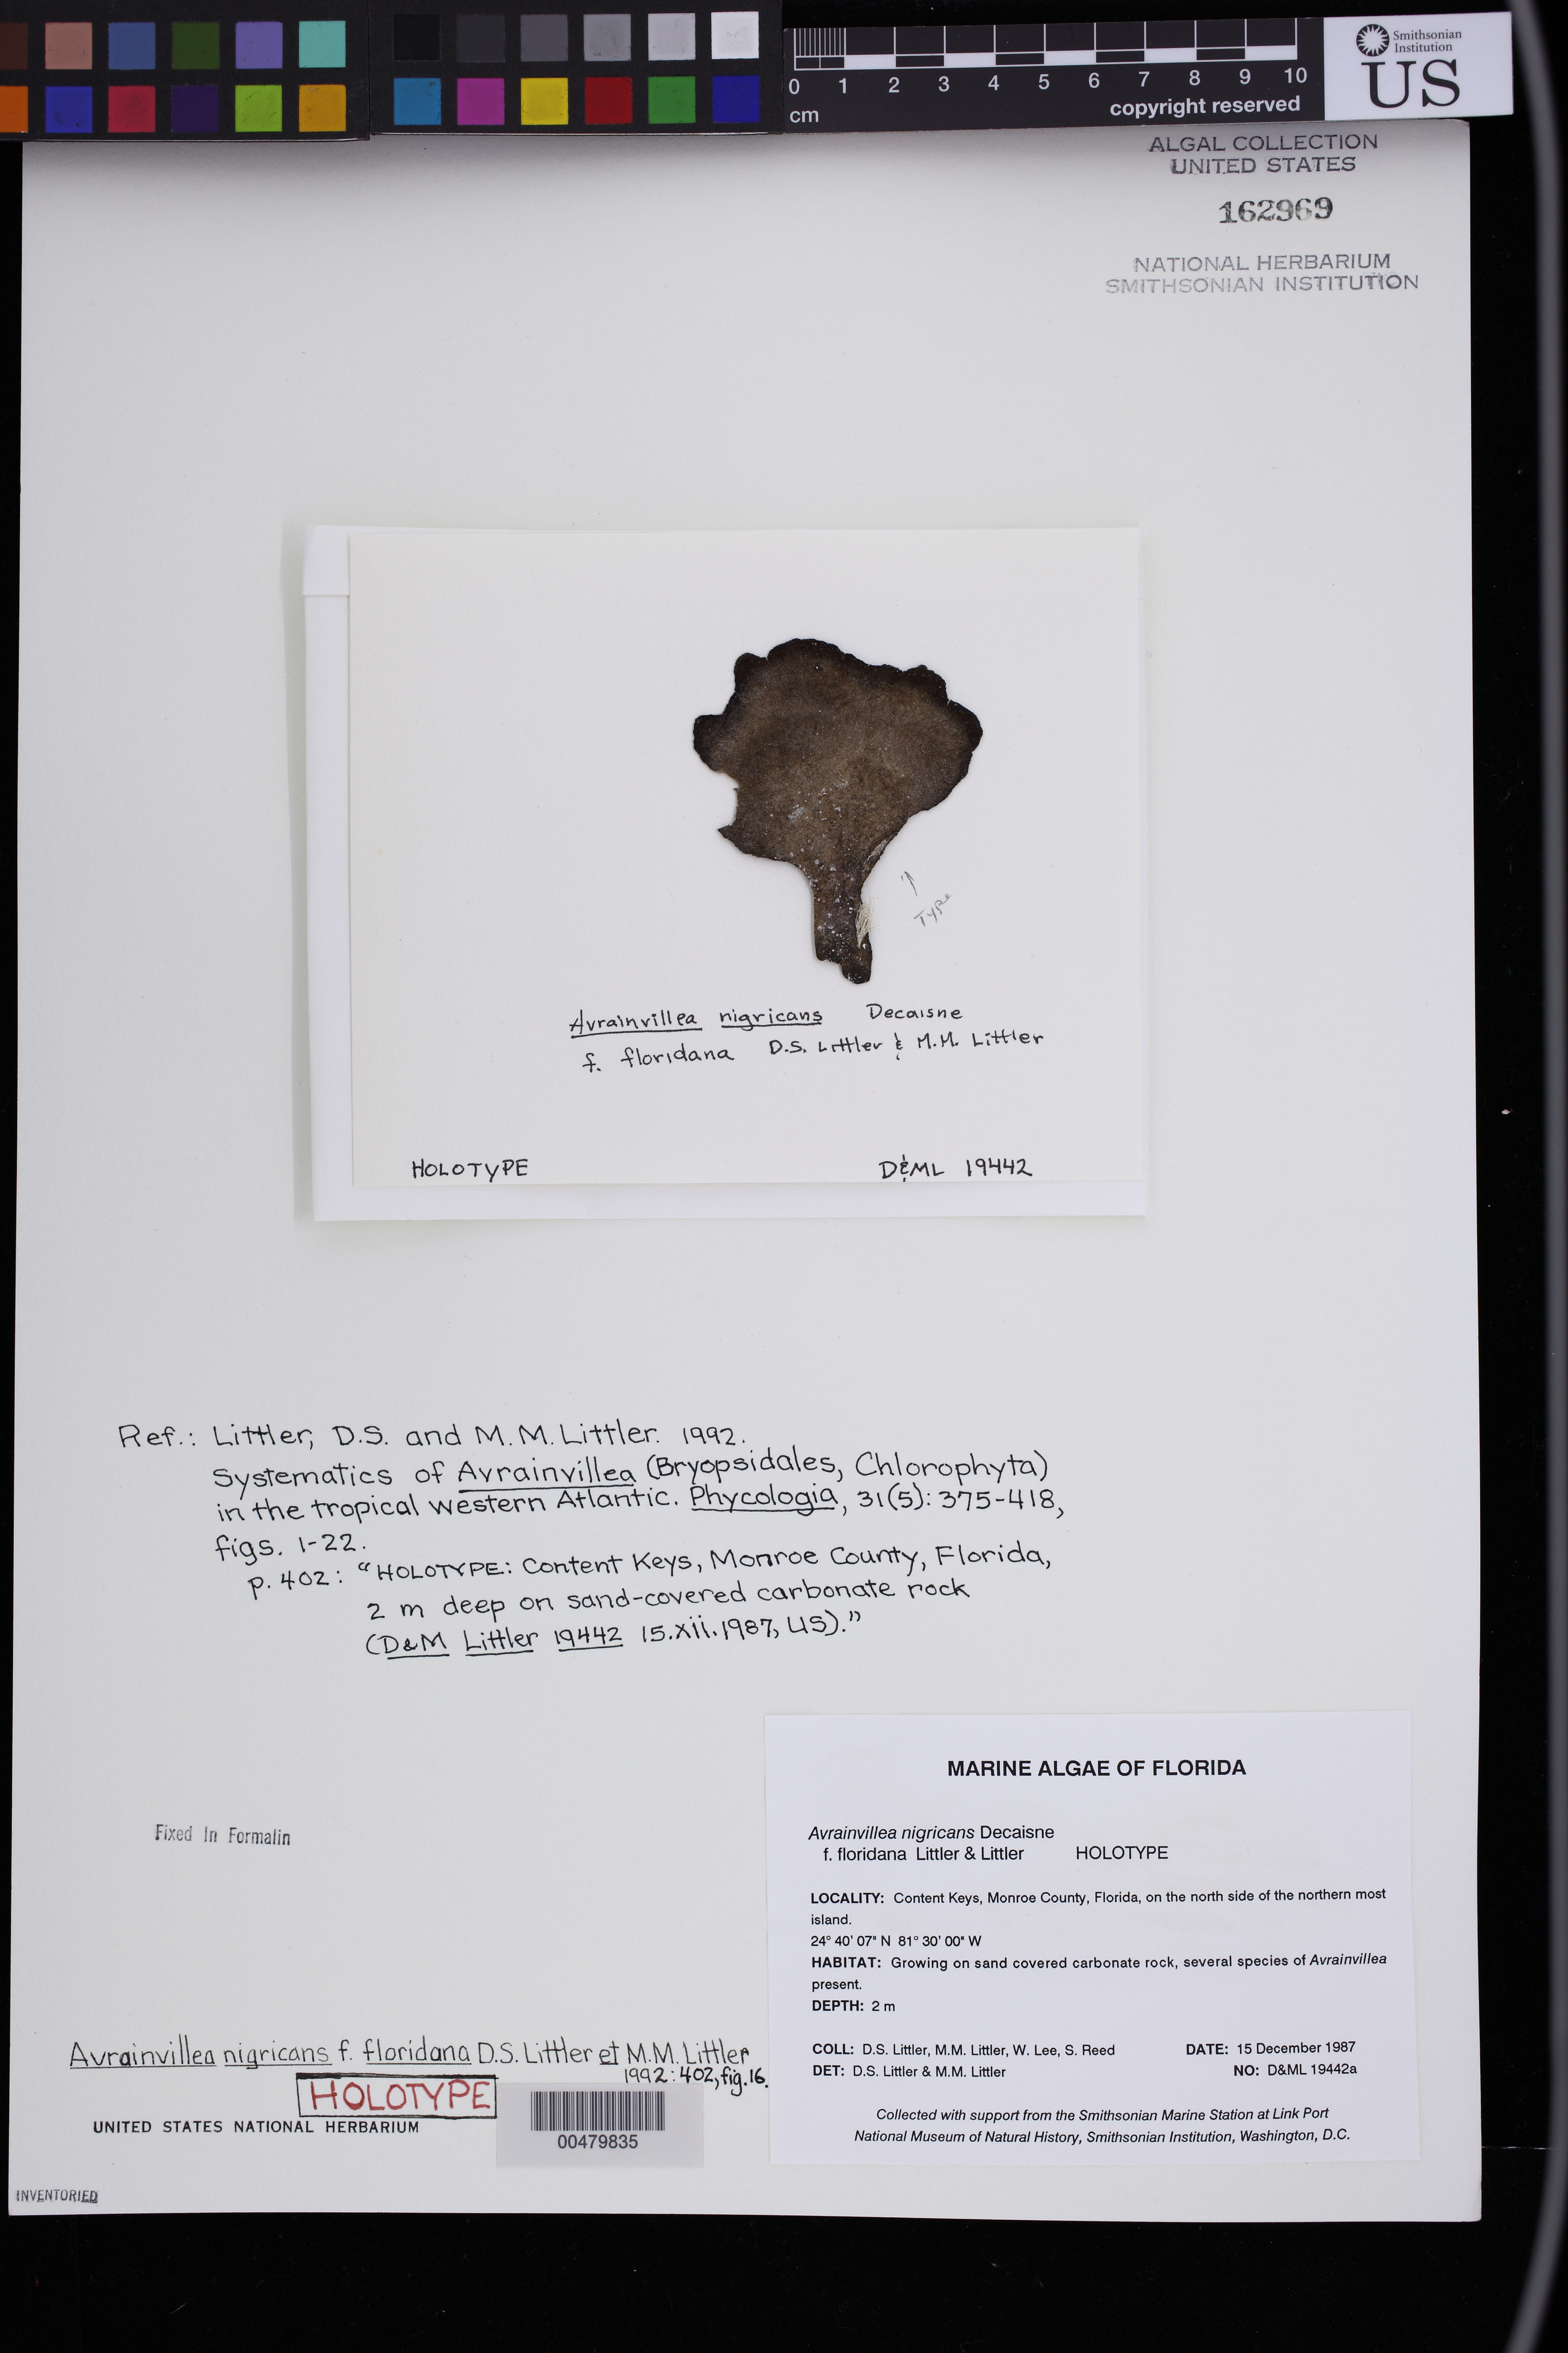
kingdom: Plantae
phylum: Chlorophyta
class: Ulvophyceae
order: Bryopsidales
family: Dichotomosiphonaceae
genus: Avrainvillea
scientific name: Avrainvillea nigricans f. floridana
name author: D.S. Littler & Littler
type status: Holotype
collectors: D. S. Littler, M. M. Littler, W. Lee & S. Reed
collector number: D&ML 19442A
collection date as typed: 15 Dec 1987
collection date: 1987-12-15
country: United States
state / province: Florida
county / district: Monroe County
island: Content Keys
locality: Northernmost island.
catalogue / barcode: US 162969